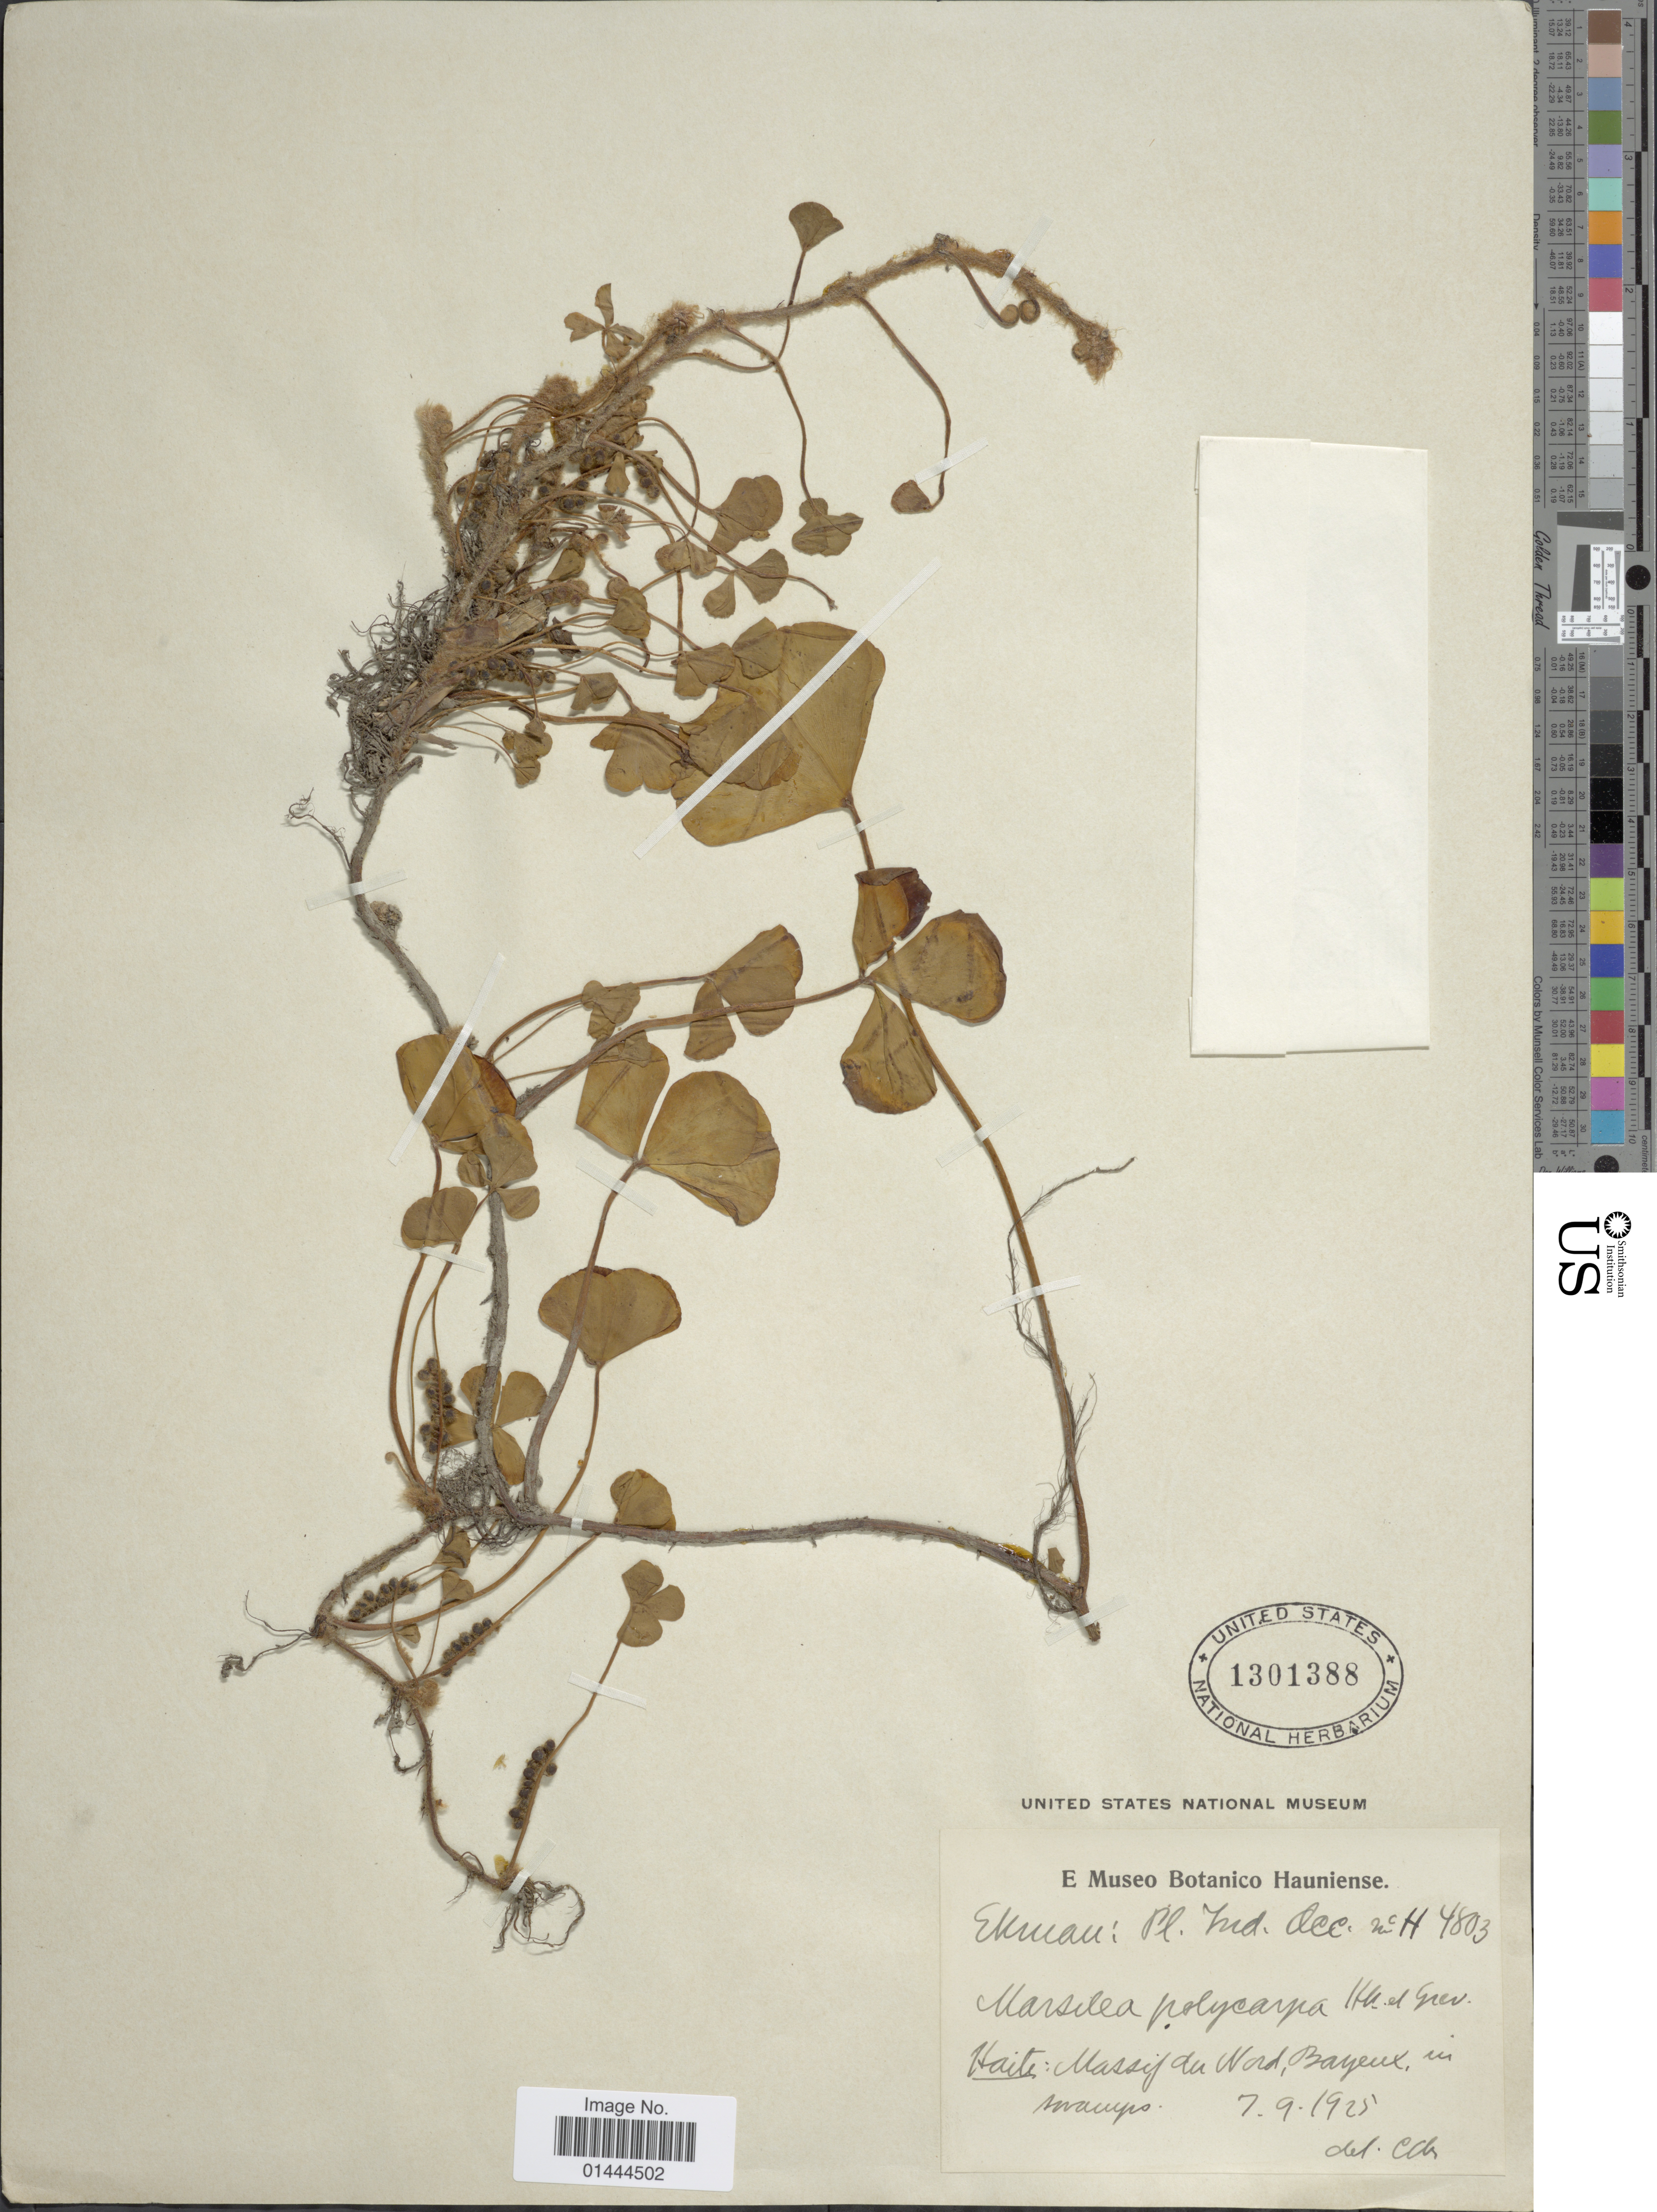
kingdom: Plantae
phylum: Tracheophyta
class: Polypodiopsida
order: Salviniales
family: Marsileaceae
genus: Marsilea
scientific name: Marsilea polycarpa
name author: Hook. & Grev.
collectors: -. Ekman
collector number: H4803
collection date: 1925-09-07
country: Haiti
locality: Massif du Word, Bayeux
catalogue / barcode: US 1301388